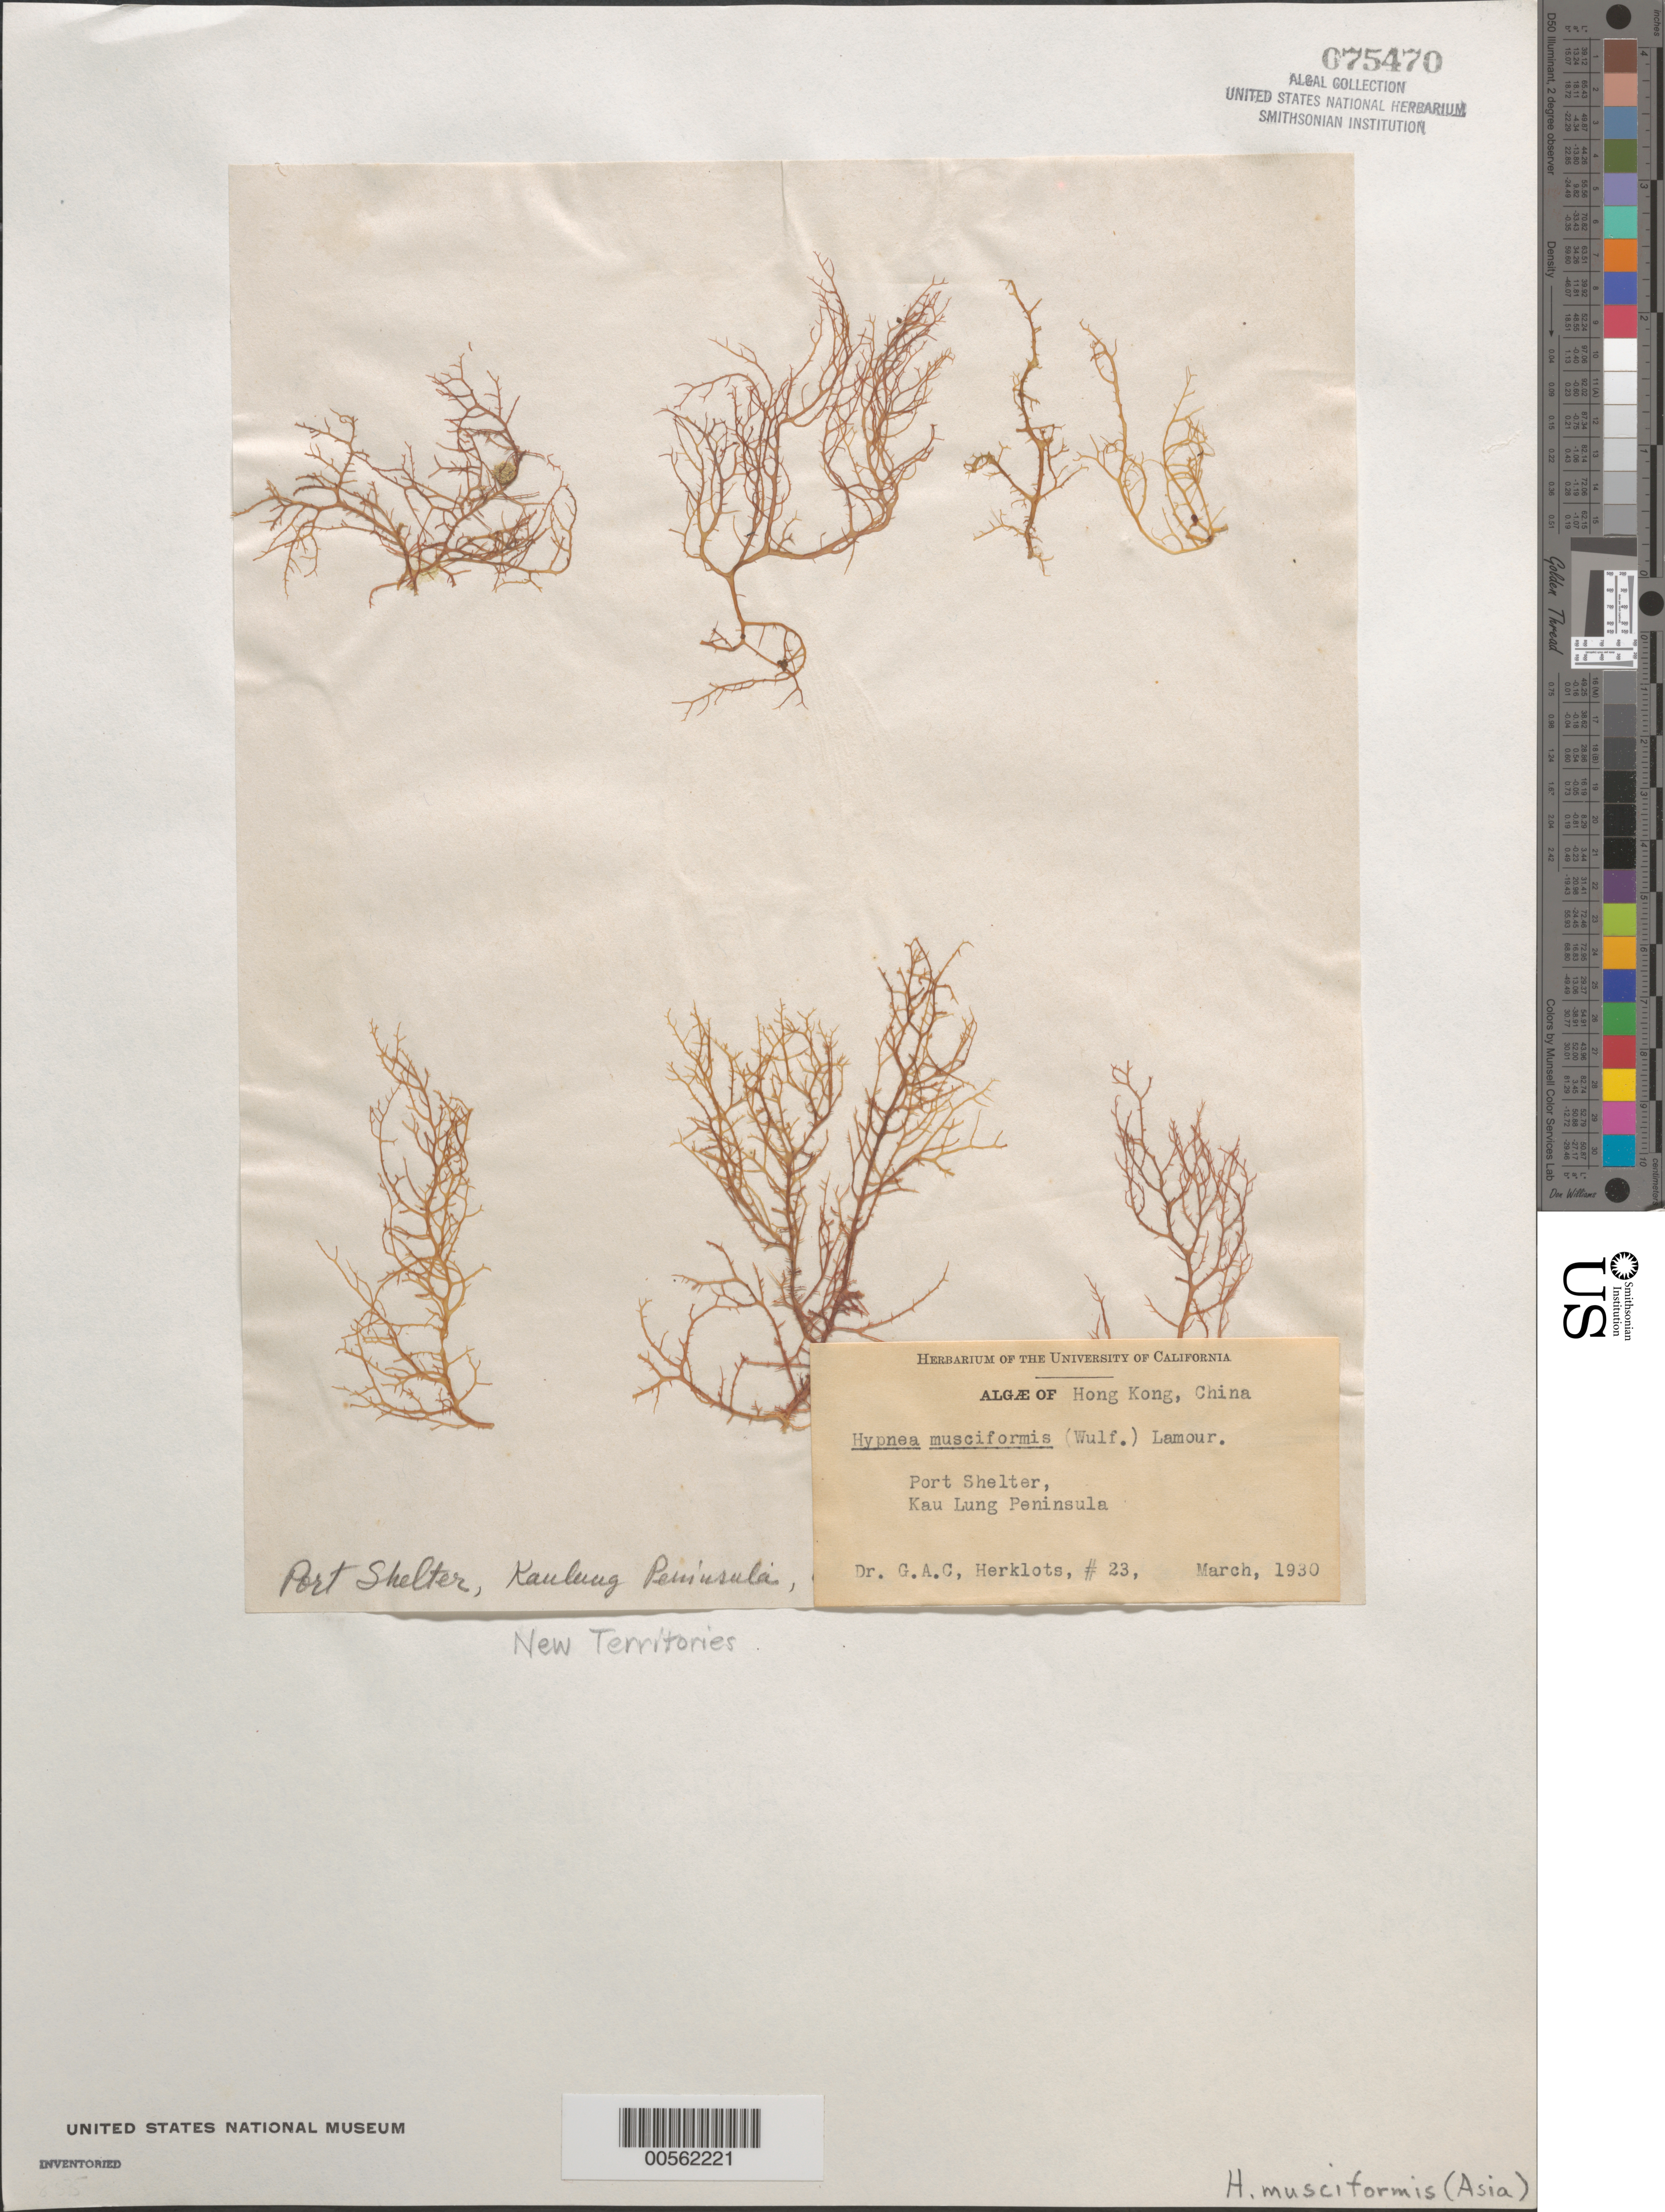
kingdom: Plantae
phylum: Rhodophyta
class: Florideophyceae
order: Gigartinales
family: Cystocloniaceae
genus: Hypnea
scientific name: Hypnea musciformis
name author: (Wulfen) J.V.Lamouroux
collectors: G. Herklots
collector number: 23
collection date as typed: Mar 1930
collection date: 1930-03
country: China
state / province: Hong Kong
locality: Port Shelter, New Territories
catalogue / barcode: US 75470